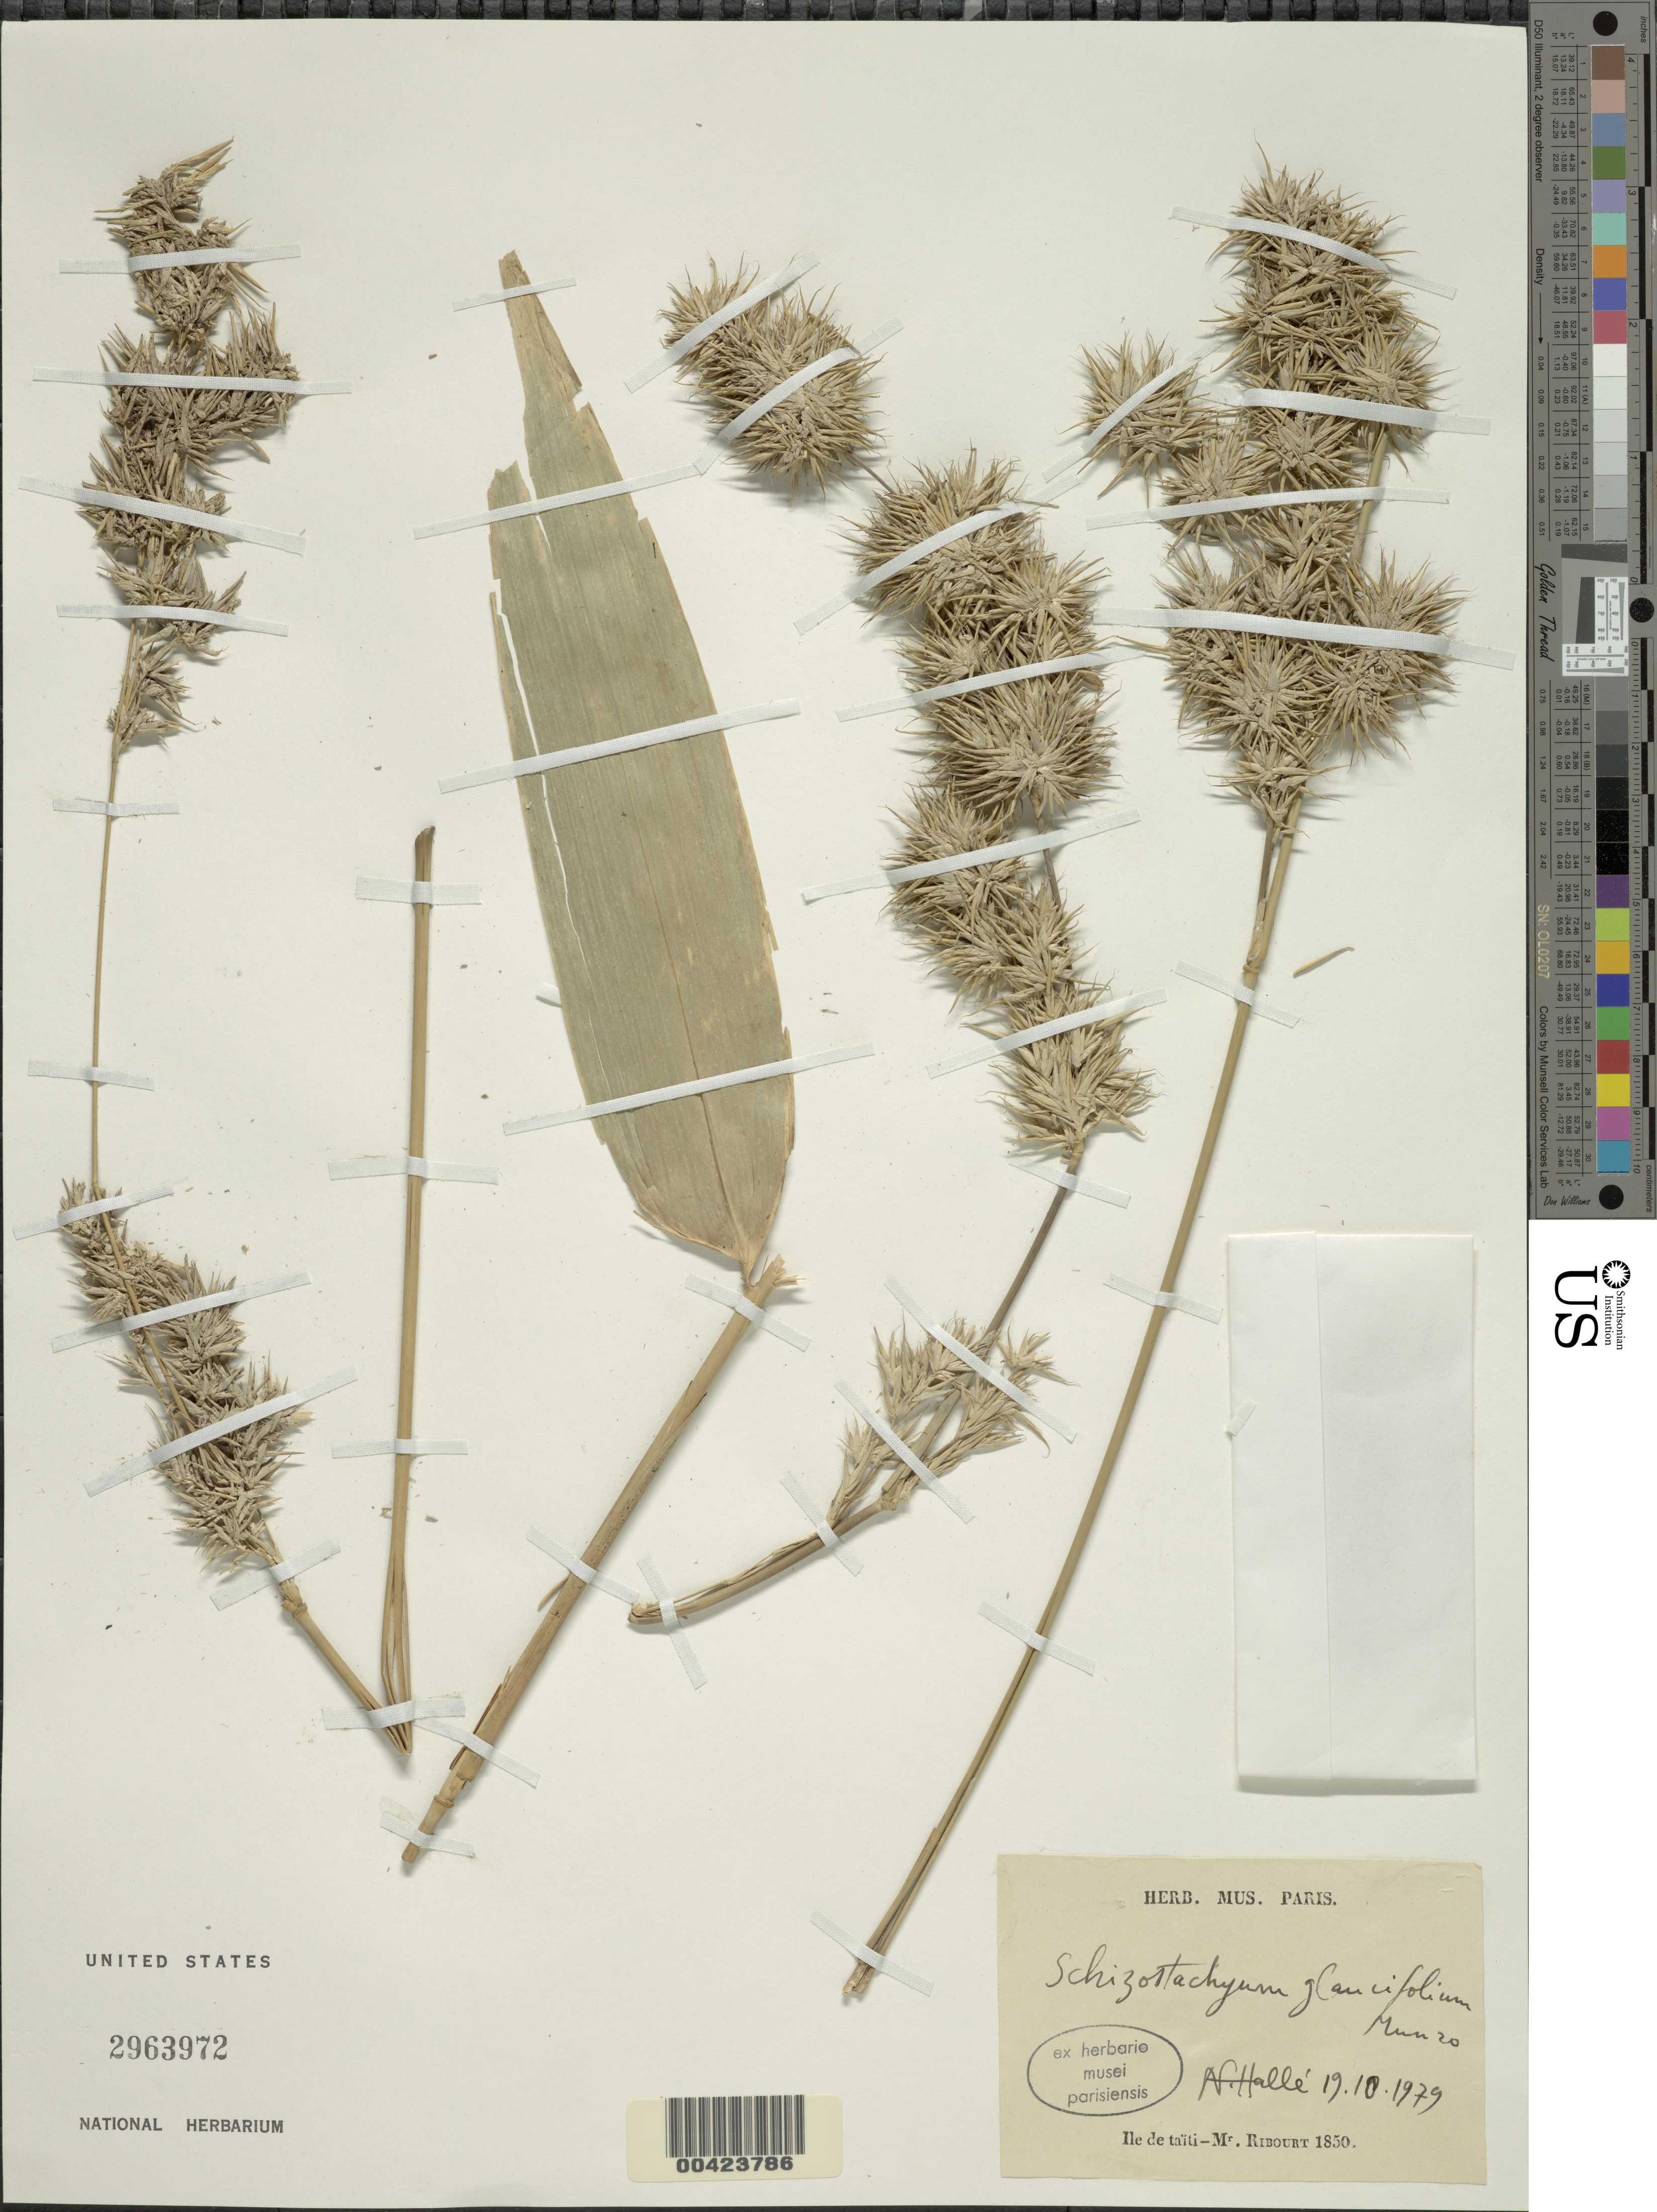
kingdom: Plantae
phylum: Tracheophyta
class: Liliopsida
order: Poales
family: Poaceae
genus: Schizostachyum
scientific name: Schizostachyum glaucifolium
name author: (Rupr.) Munro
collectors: -. Ribourt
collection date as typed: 1850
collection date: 1850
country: French Polynesia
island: Tahiti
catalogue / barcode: US 2963972